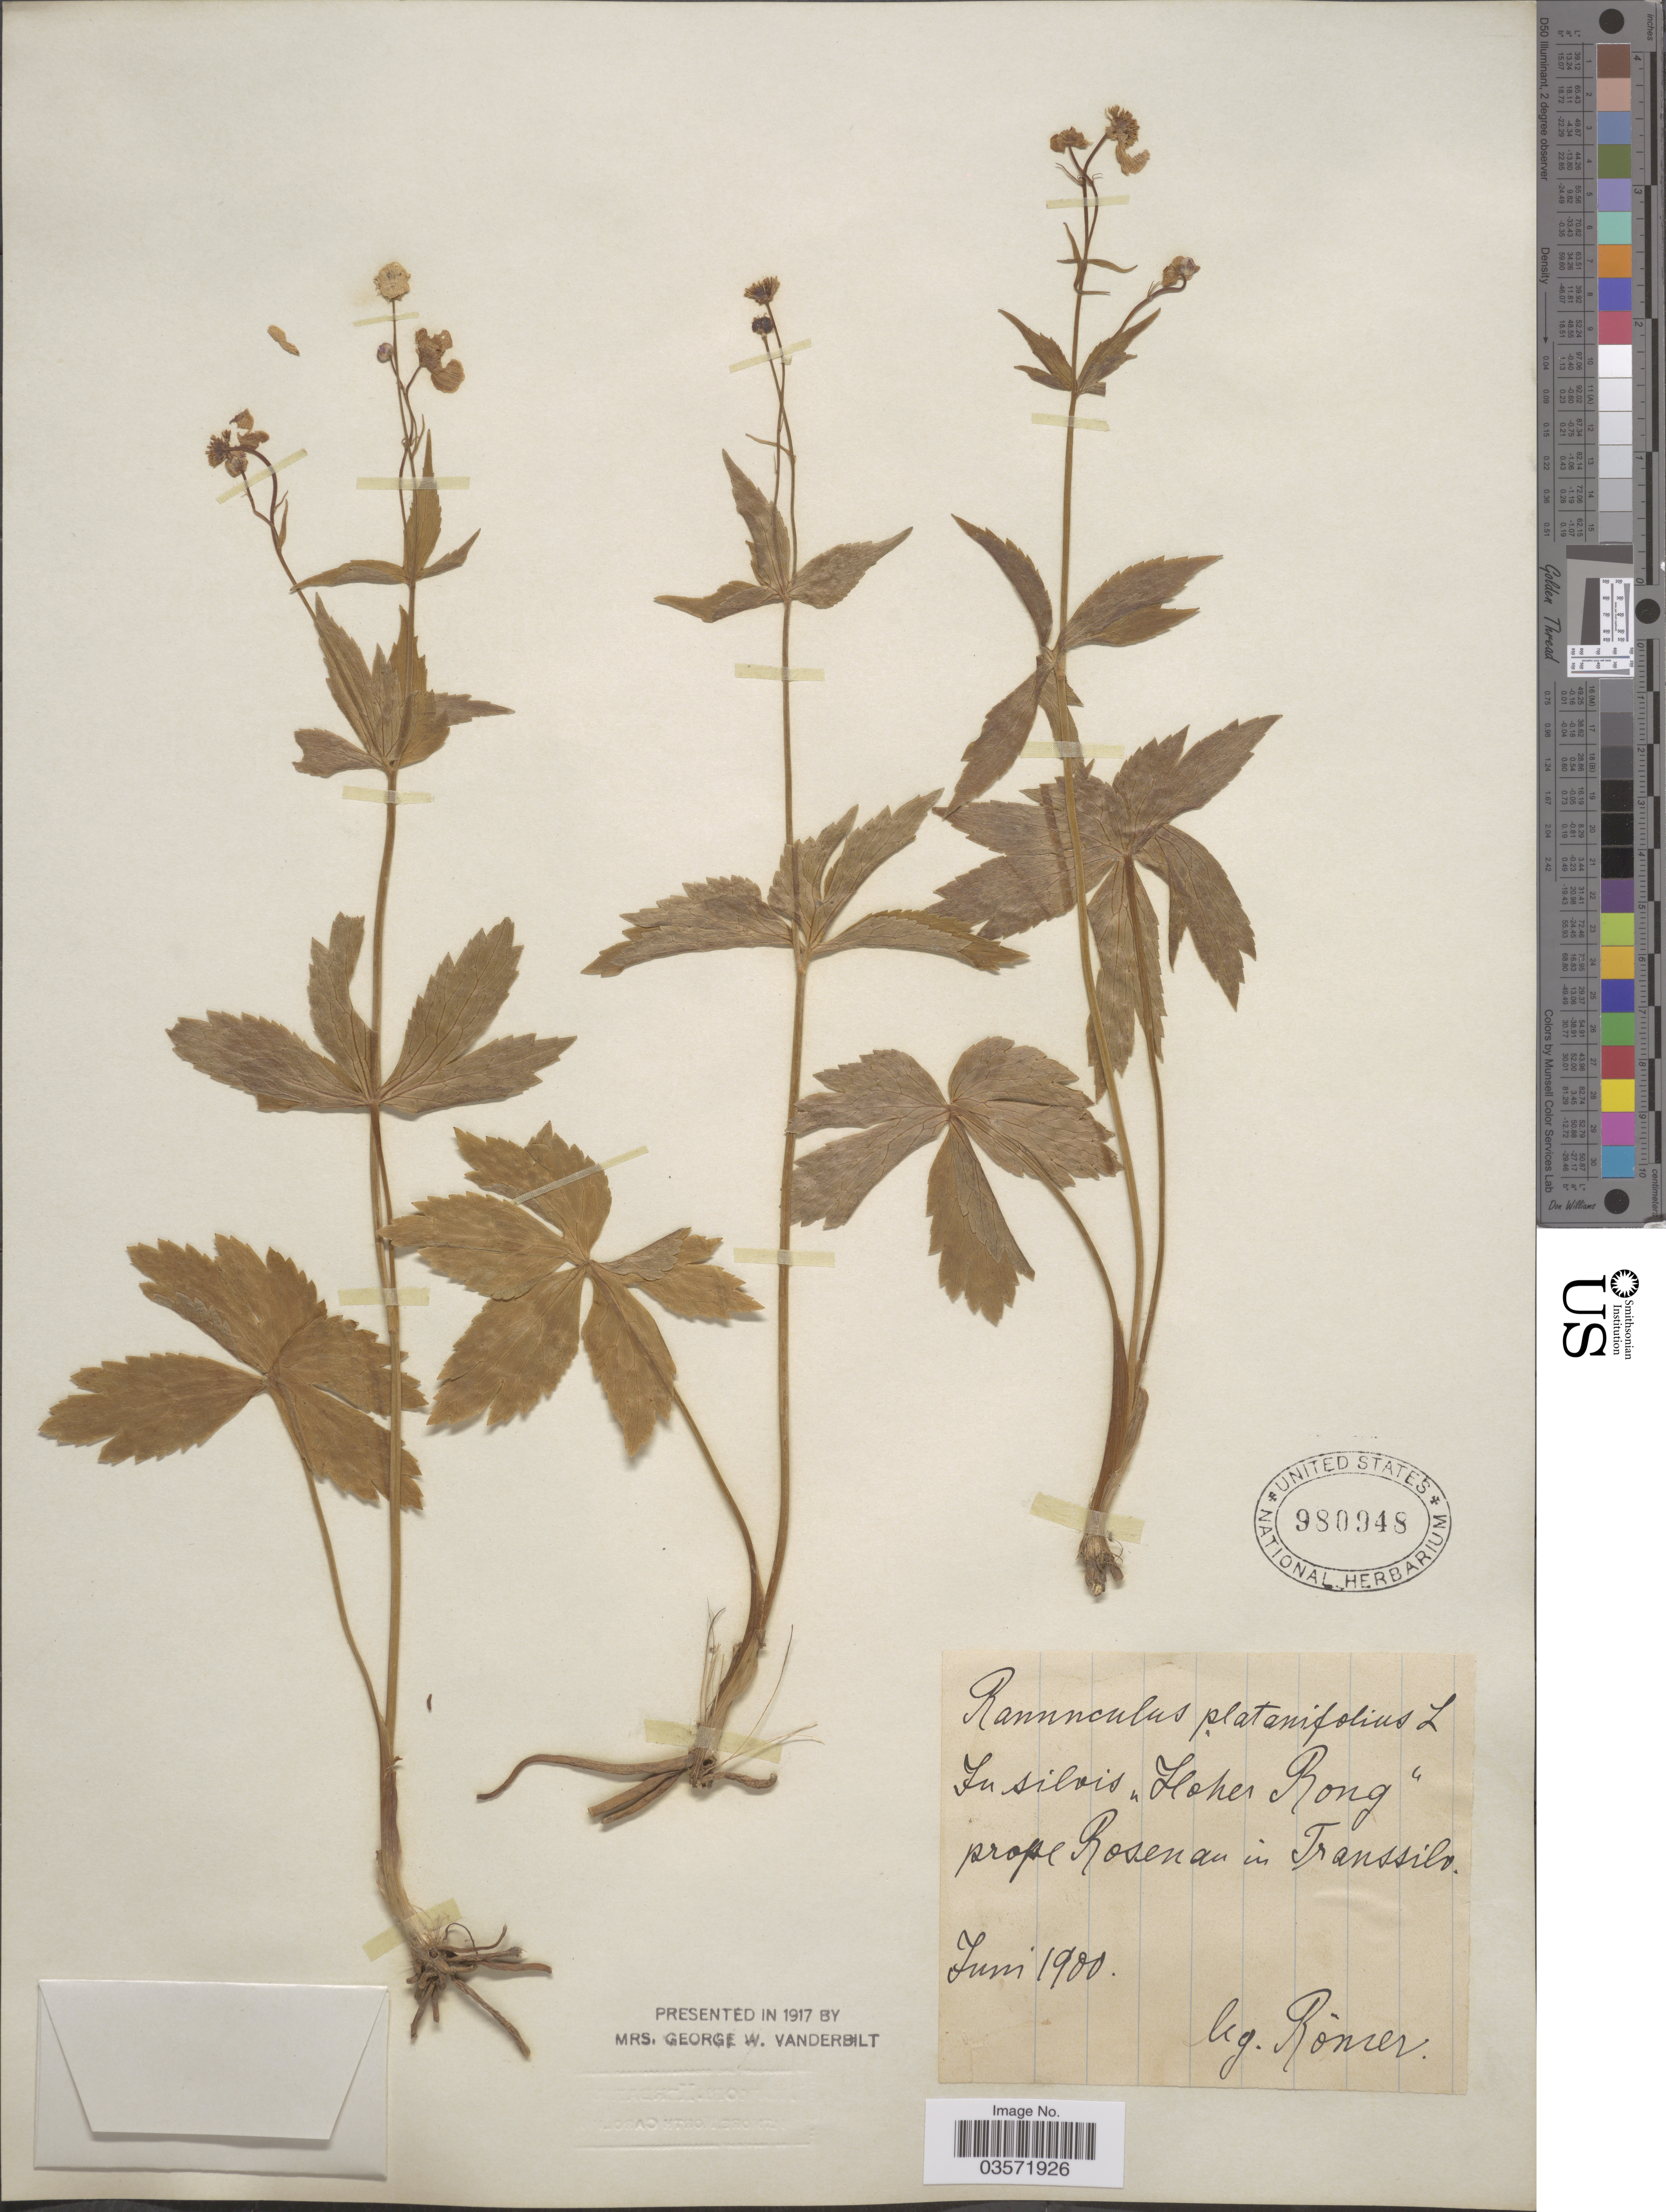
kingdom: Plantae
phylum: Tracheophyta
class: Magnoliopsida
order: Ranunculales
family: Ranunculaceae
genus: Ranunculus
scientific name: Ranunculus platanifolius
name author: L.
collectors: -. Romer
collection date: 1900-06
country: Romania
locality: In silvis "Hoher Rong [interpreted]" prope Rosenau in Transsilv.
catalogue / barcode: US 980948